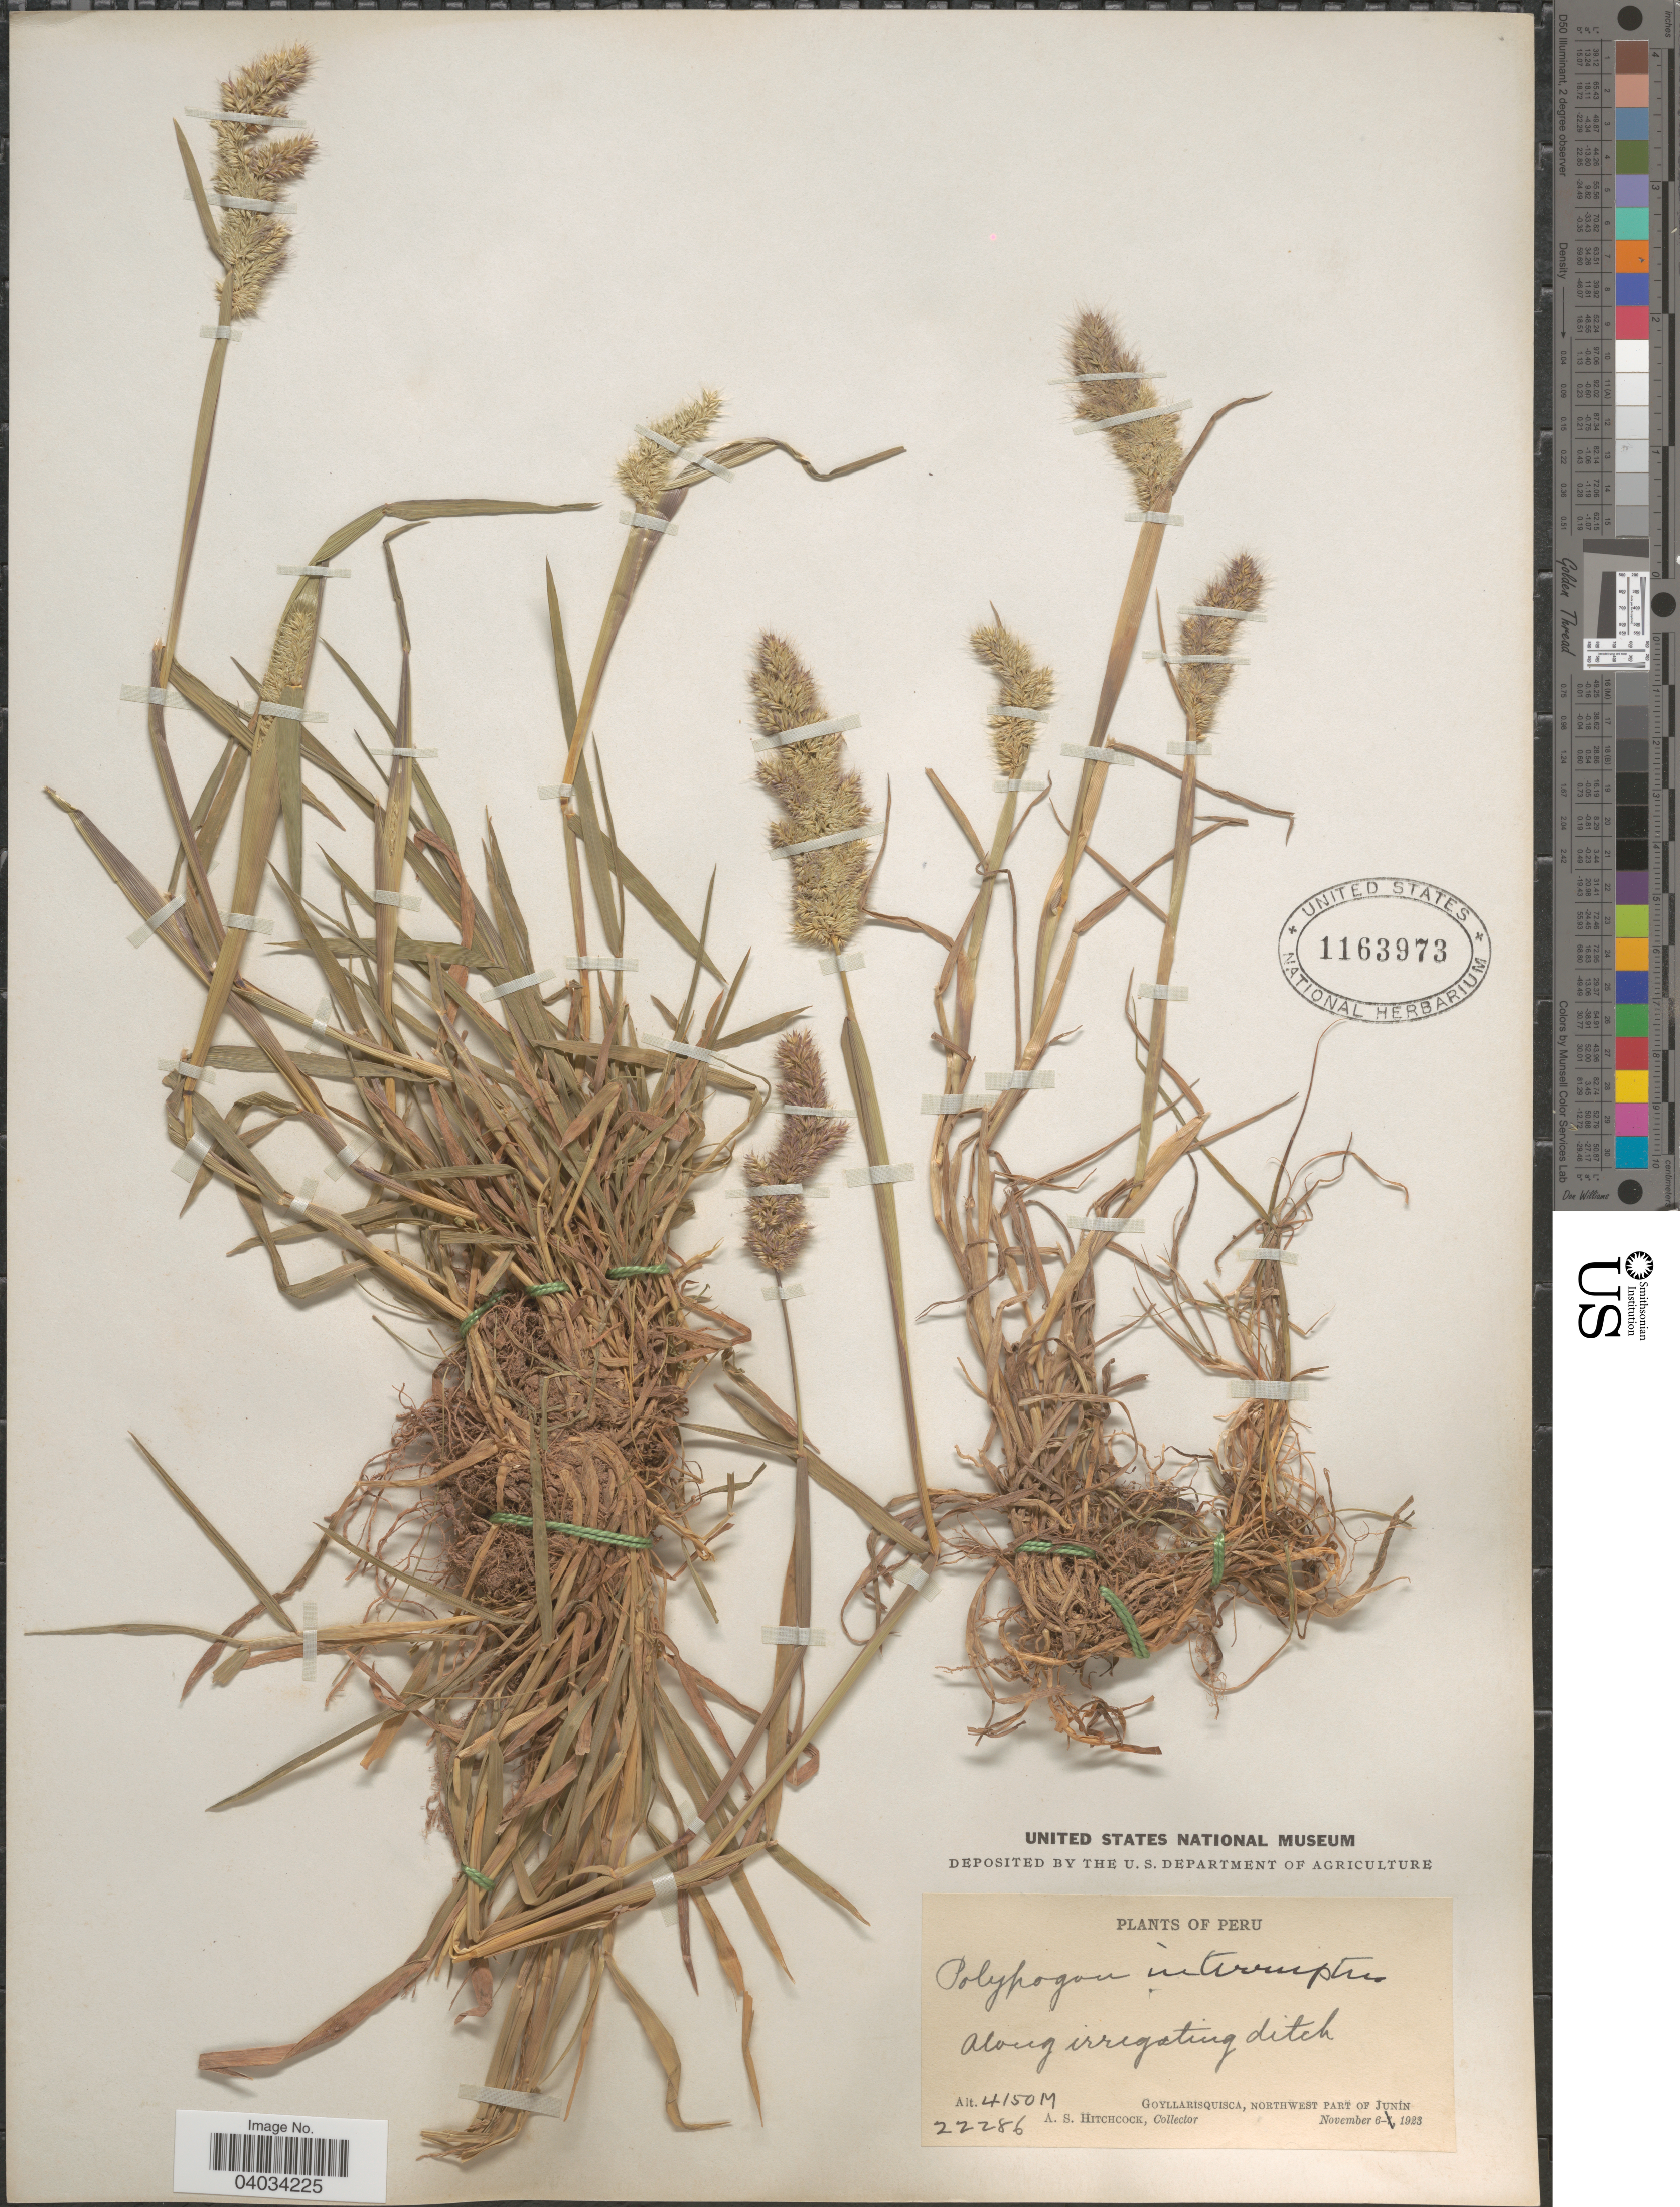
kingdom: Plantae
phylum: Tracheophyta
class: Liliopsida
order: Poales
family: Poaceae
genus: Polypogon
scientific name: Polypogon interruptus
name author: Kunth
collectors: A. S. Hitchcock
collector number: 22286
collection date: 1923-11-06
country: Peru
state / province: Junín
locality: Goyllarisquisca, Northwest Part of Junín.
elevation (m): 4150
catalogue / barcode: US 1163973